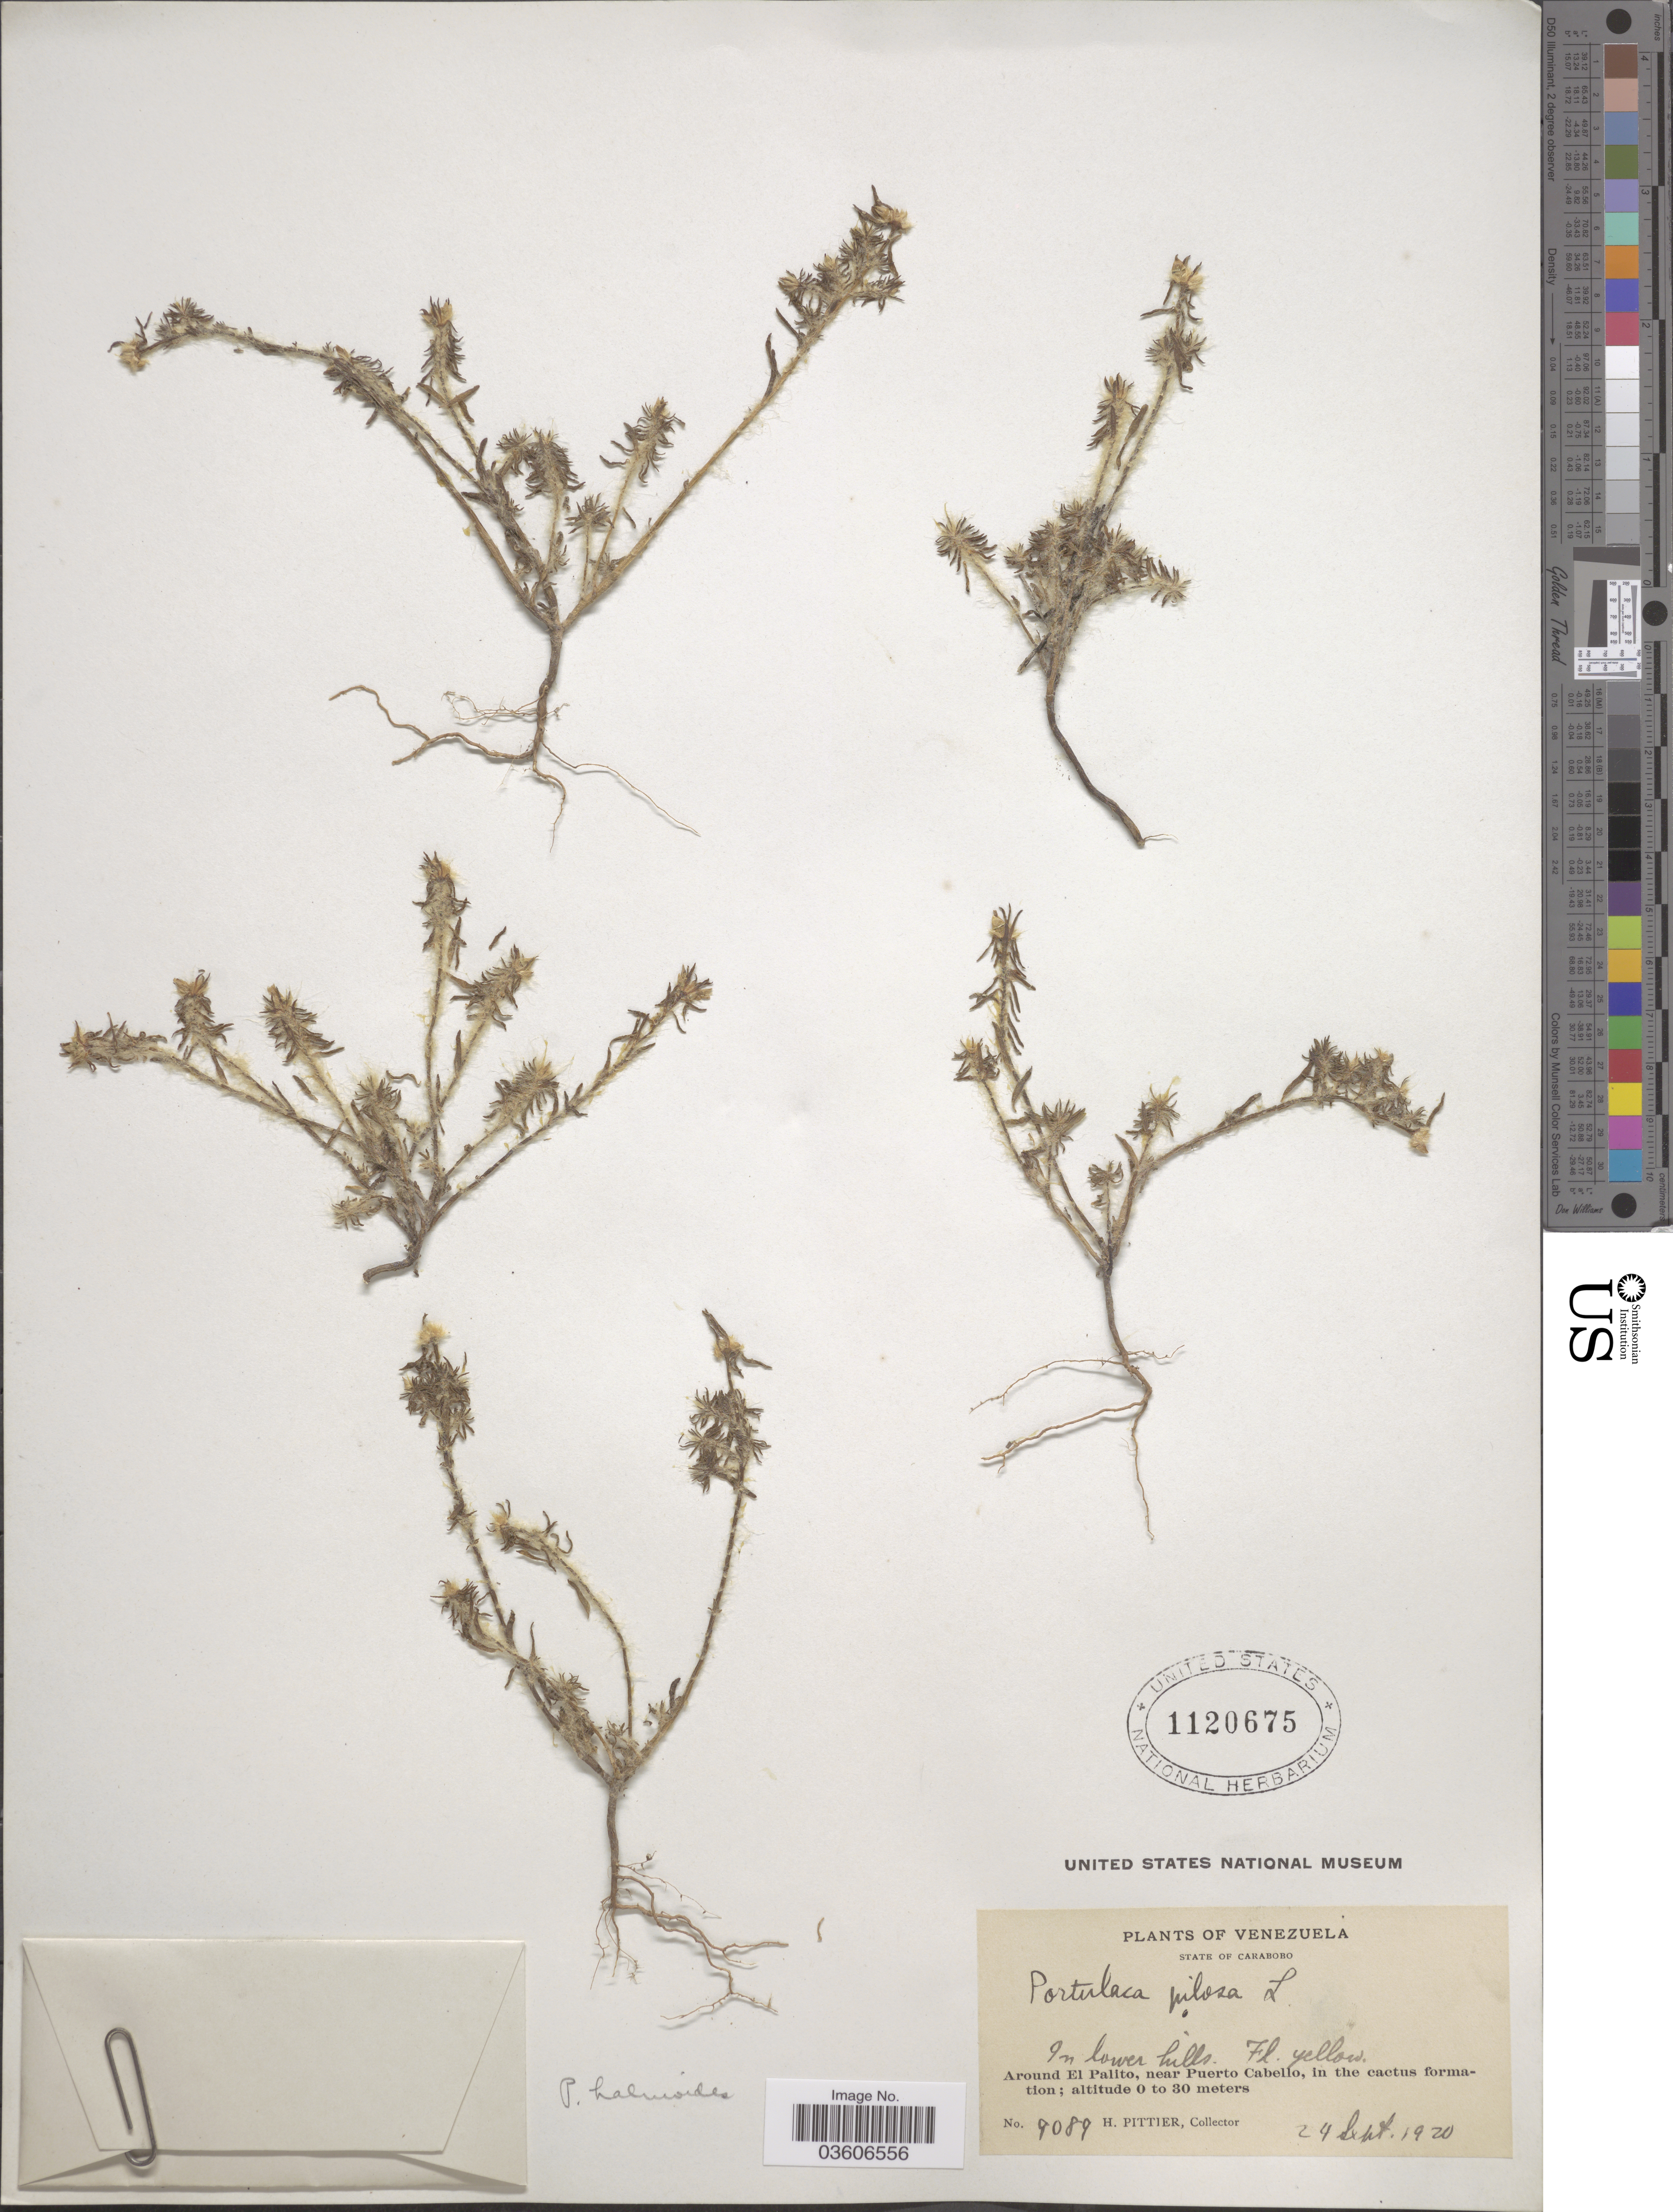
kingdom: Plantae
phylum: Tracheophyta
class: Magnoliopsida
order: Caryophyllales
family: Portulacaceae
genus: Portulaca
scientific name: Portulaca halimoides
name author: L.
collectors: H. F. Pittier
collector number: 9089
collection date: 1920-09-24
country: Venezuela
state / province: Carabobo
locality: In lower hills. Around El Palito, near Puerto Cabello.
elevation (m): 0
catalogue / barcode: US 1120675